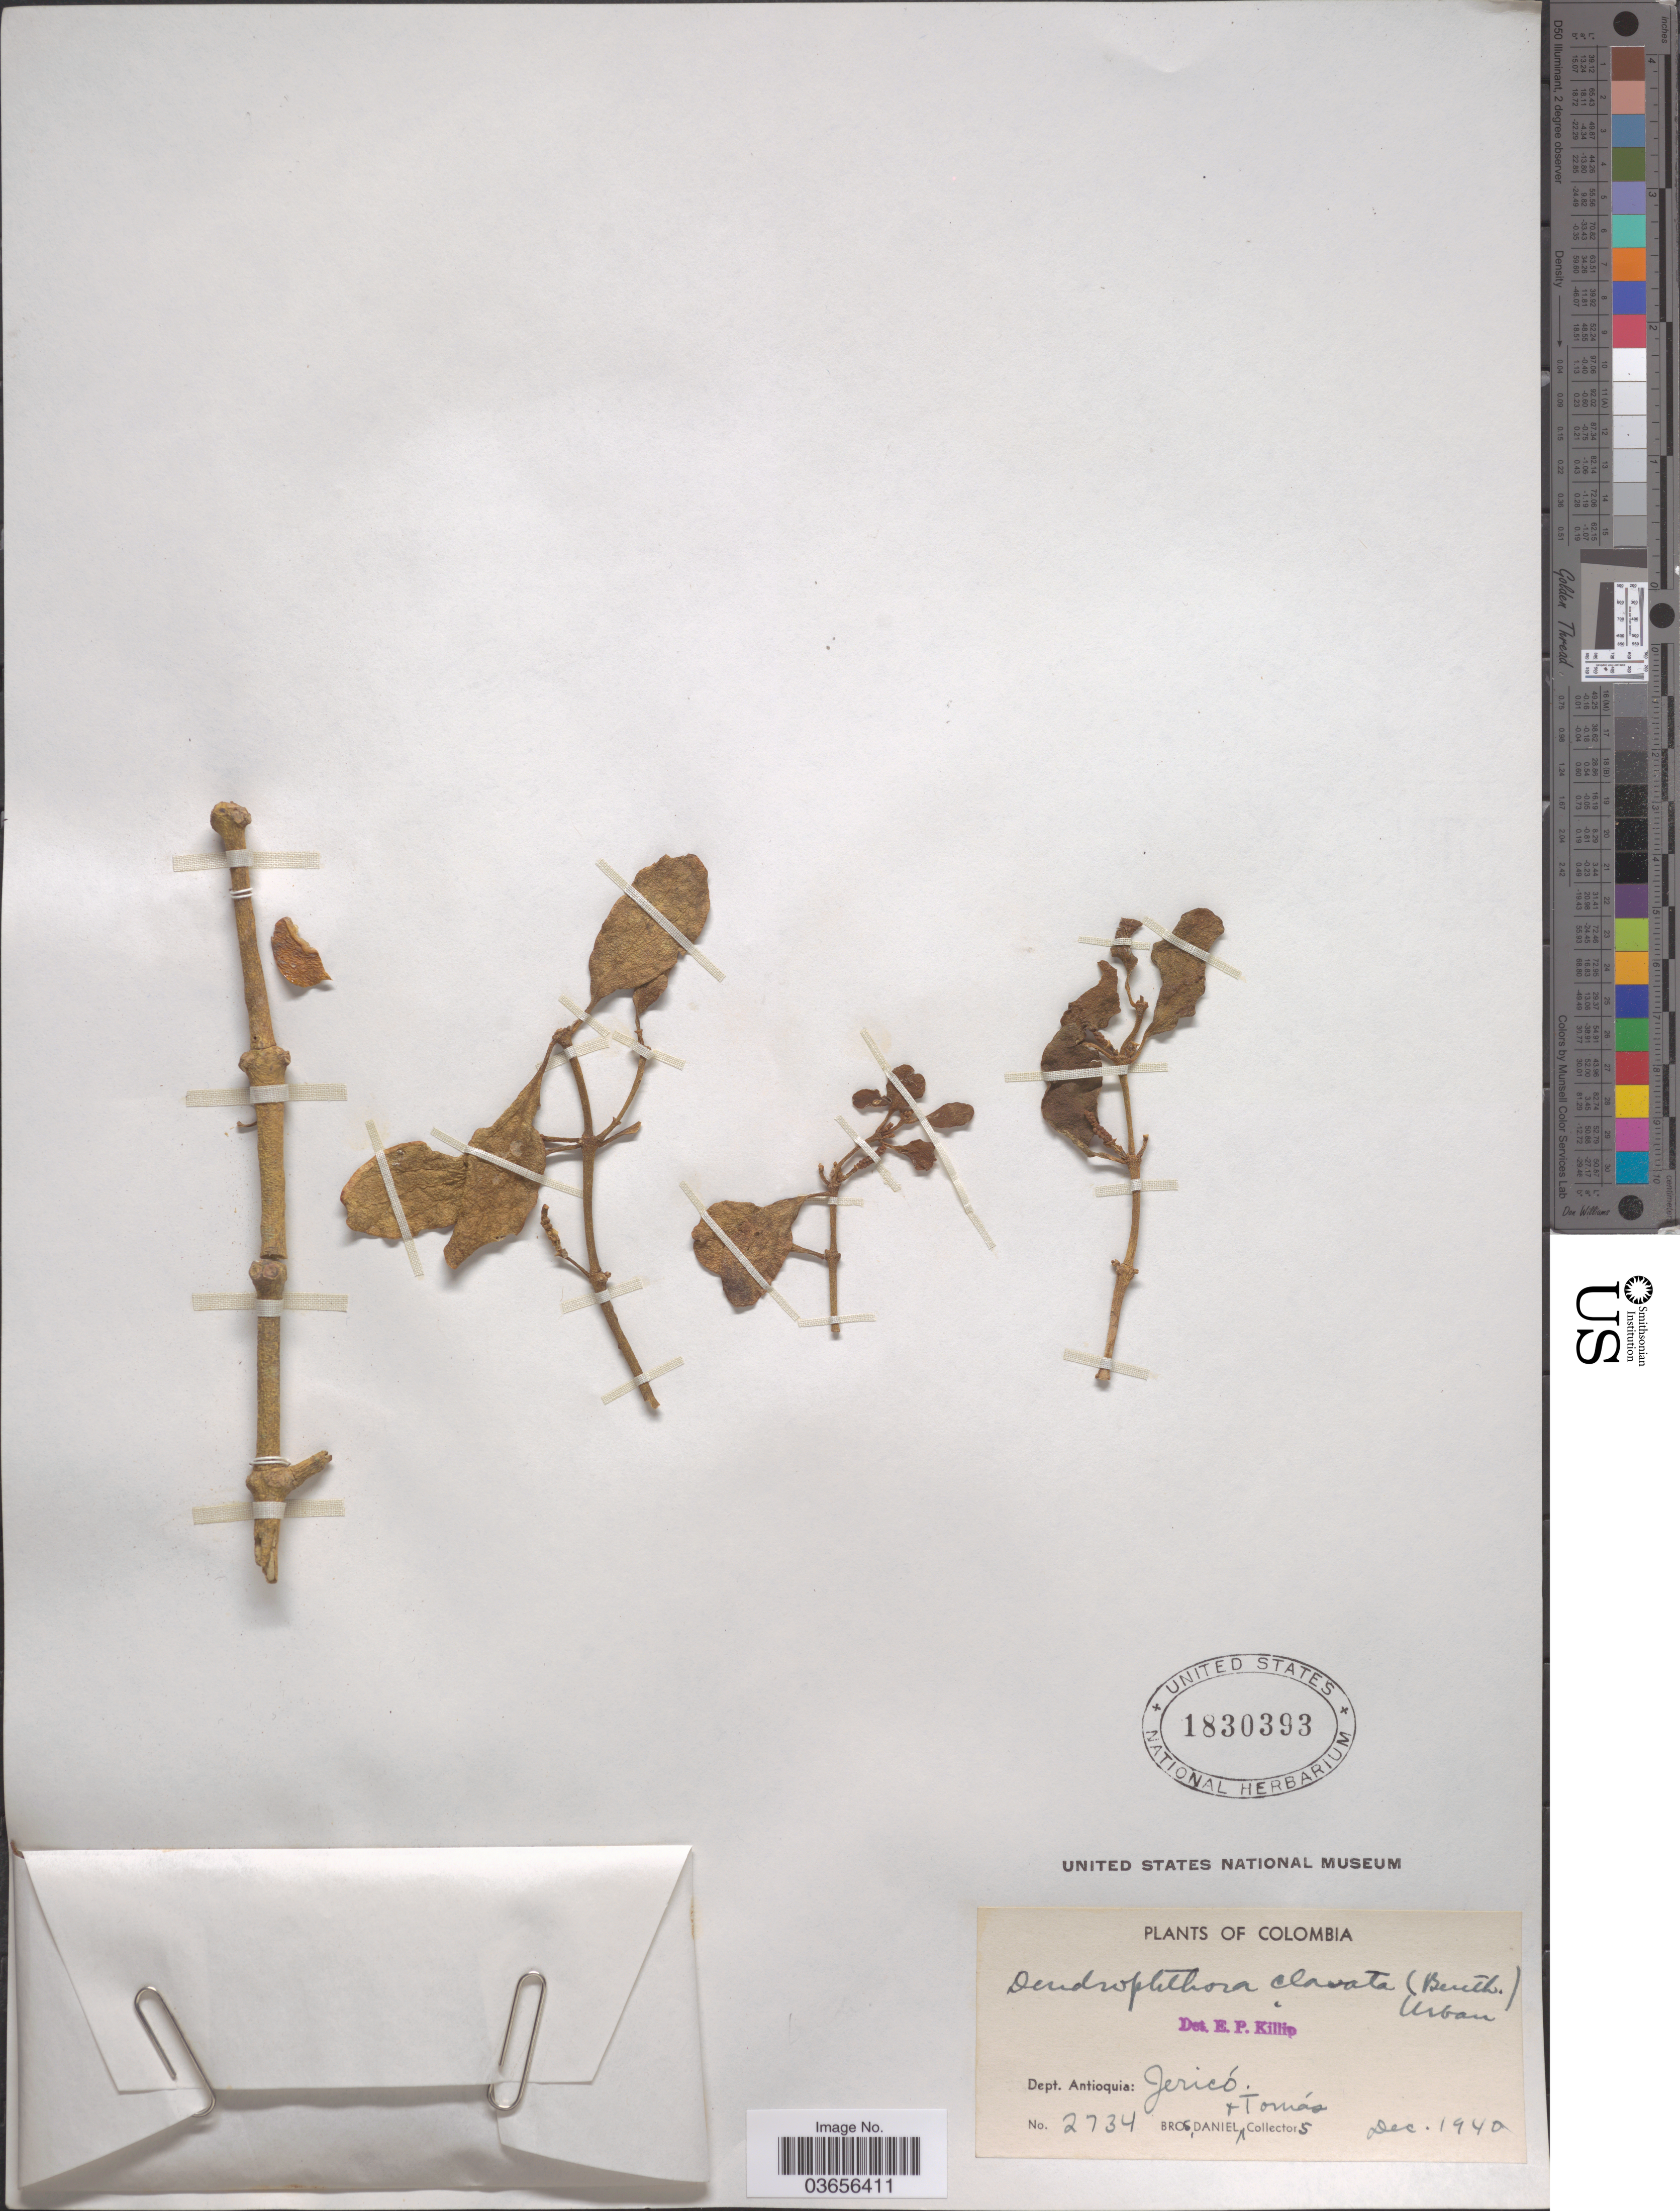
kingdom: Plantae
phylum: Tracheophyta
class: Magnoliopsida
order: Santalales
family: Viscaceae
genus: Dendrophthora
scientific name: Dendrophthora clavata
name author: (Benth.) Urb.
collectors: Bro. Daniel & B. Tomas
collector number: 2734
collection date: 1940-12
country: Colombia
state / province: Antioquia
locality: Dept.: Antioquia: Jericó.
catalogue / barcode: US 1830393